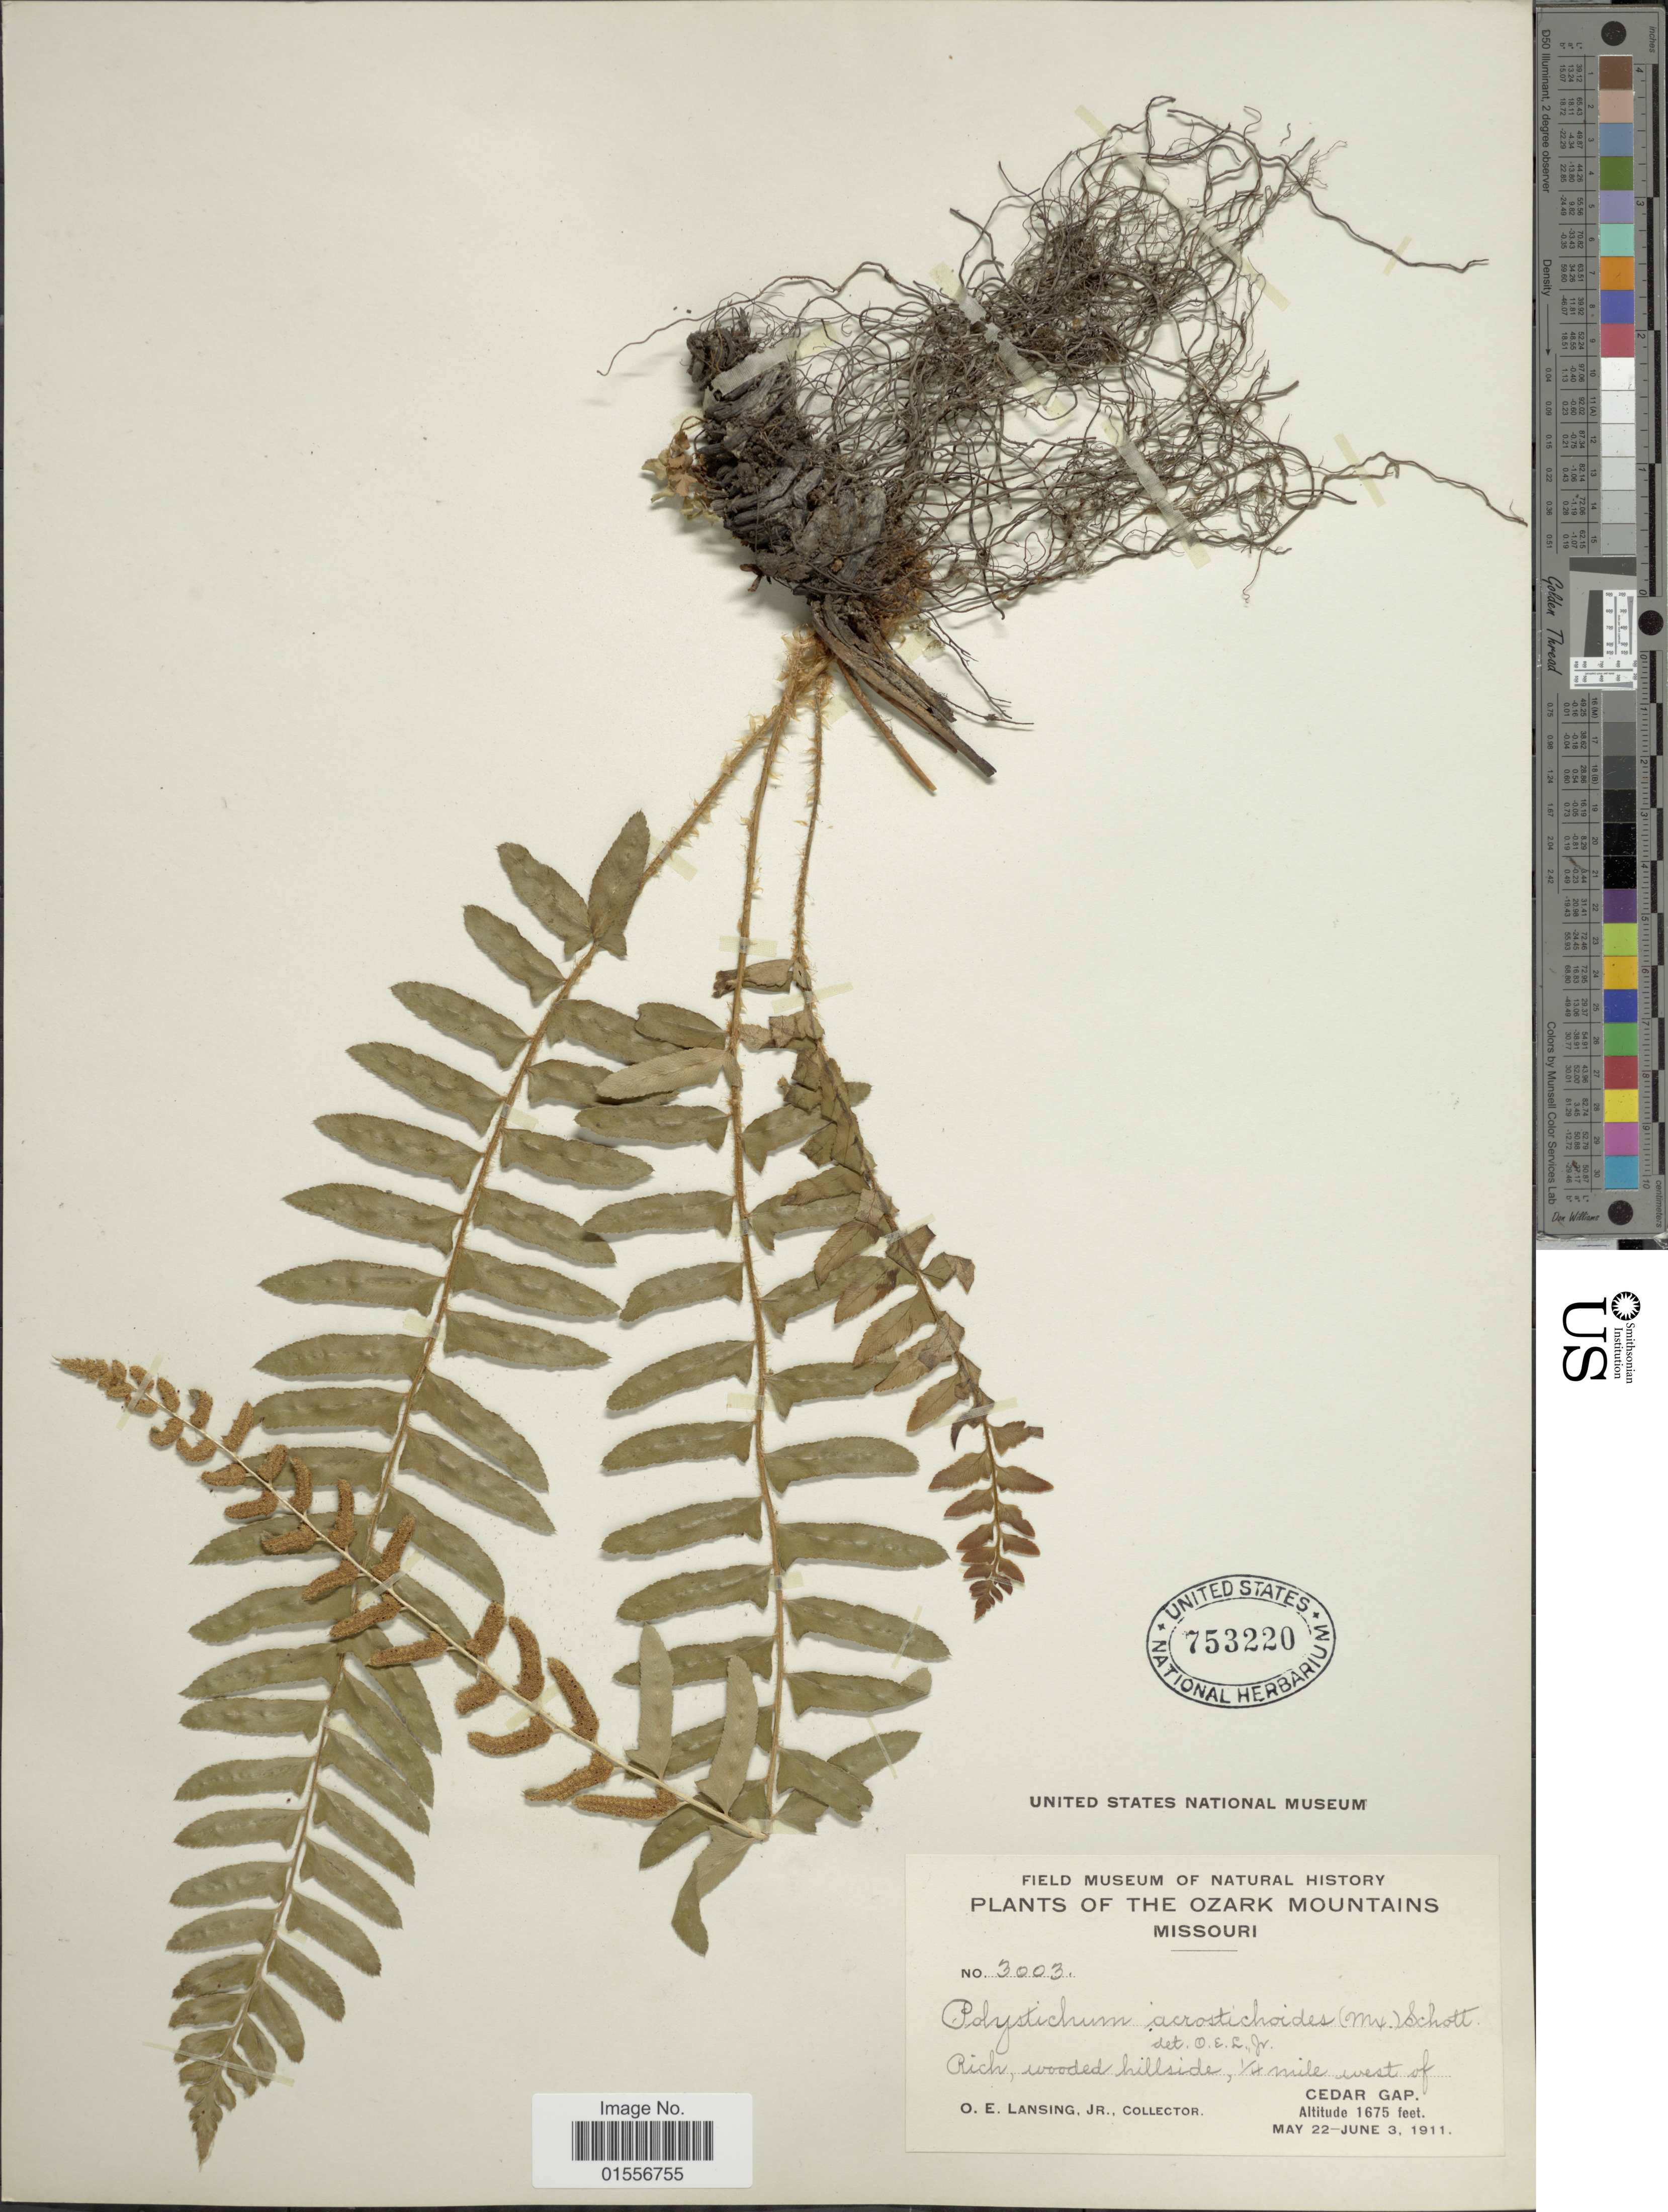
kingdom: Plantae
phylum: Tracheophyta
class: Polypodiopsida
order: Polypodiales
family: Dryopteridaceae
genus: Polystichum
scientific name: Polystichum acrostichoides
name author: (Michx.) Schott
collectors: O. E. Lansing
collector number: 3003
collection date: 1911-05-22/1911-06-03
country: United States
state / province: Missouri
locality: Ozark Mountains, wooded hillside, 1/4 mile west of Cedar Gap.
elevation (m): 511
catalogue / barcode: US 753220